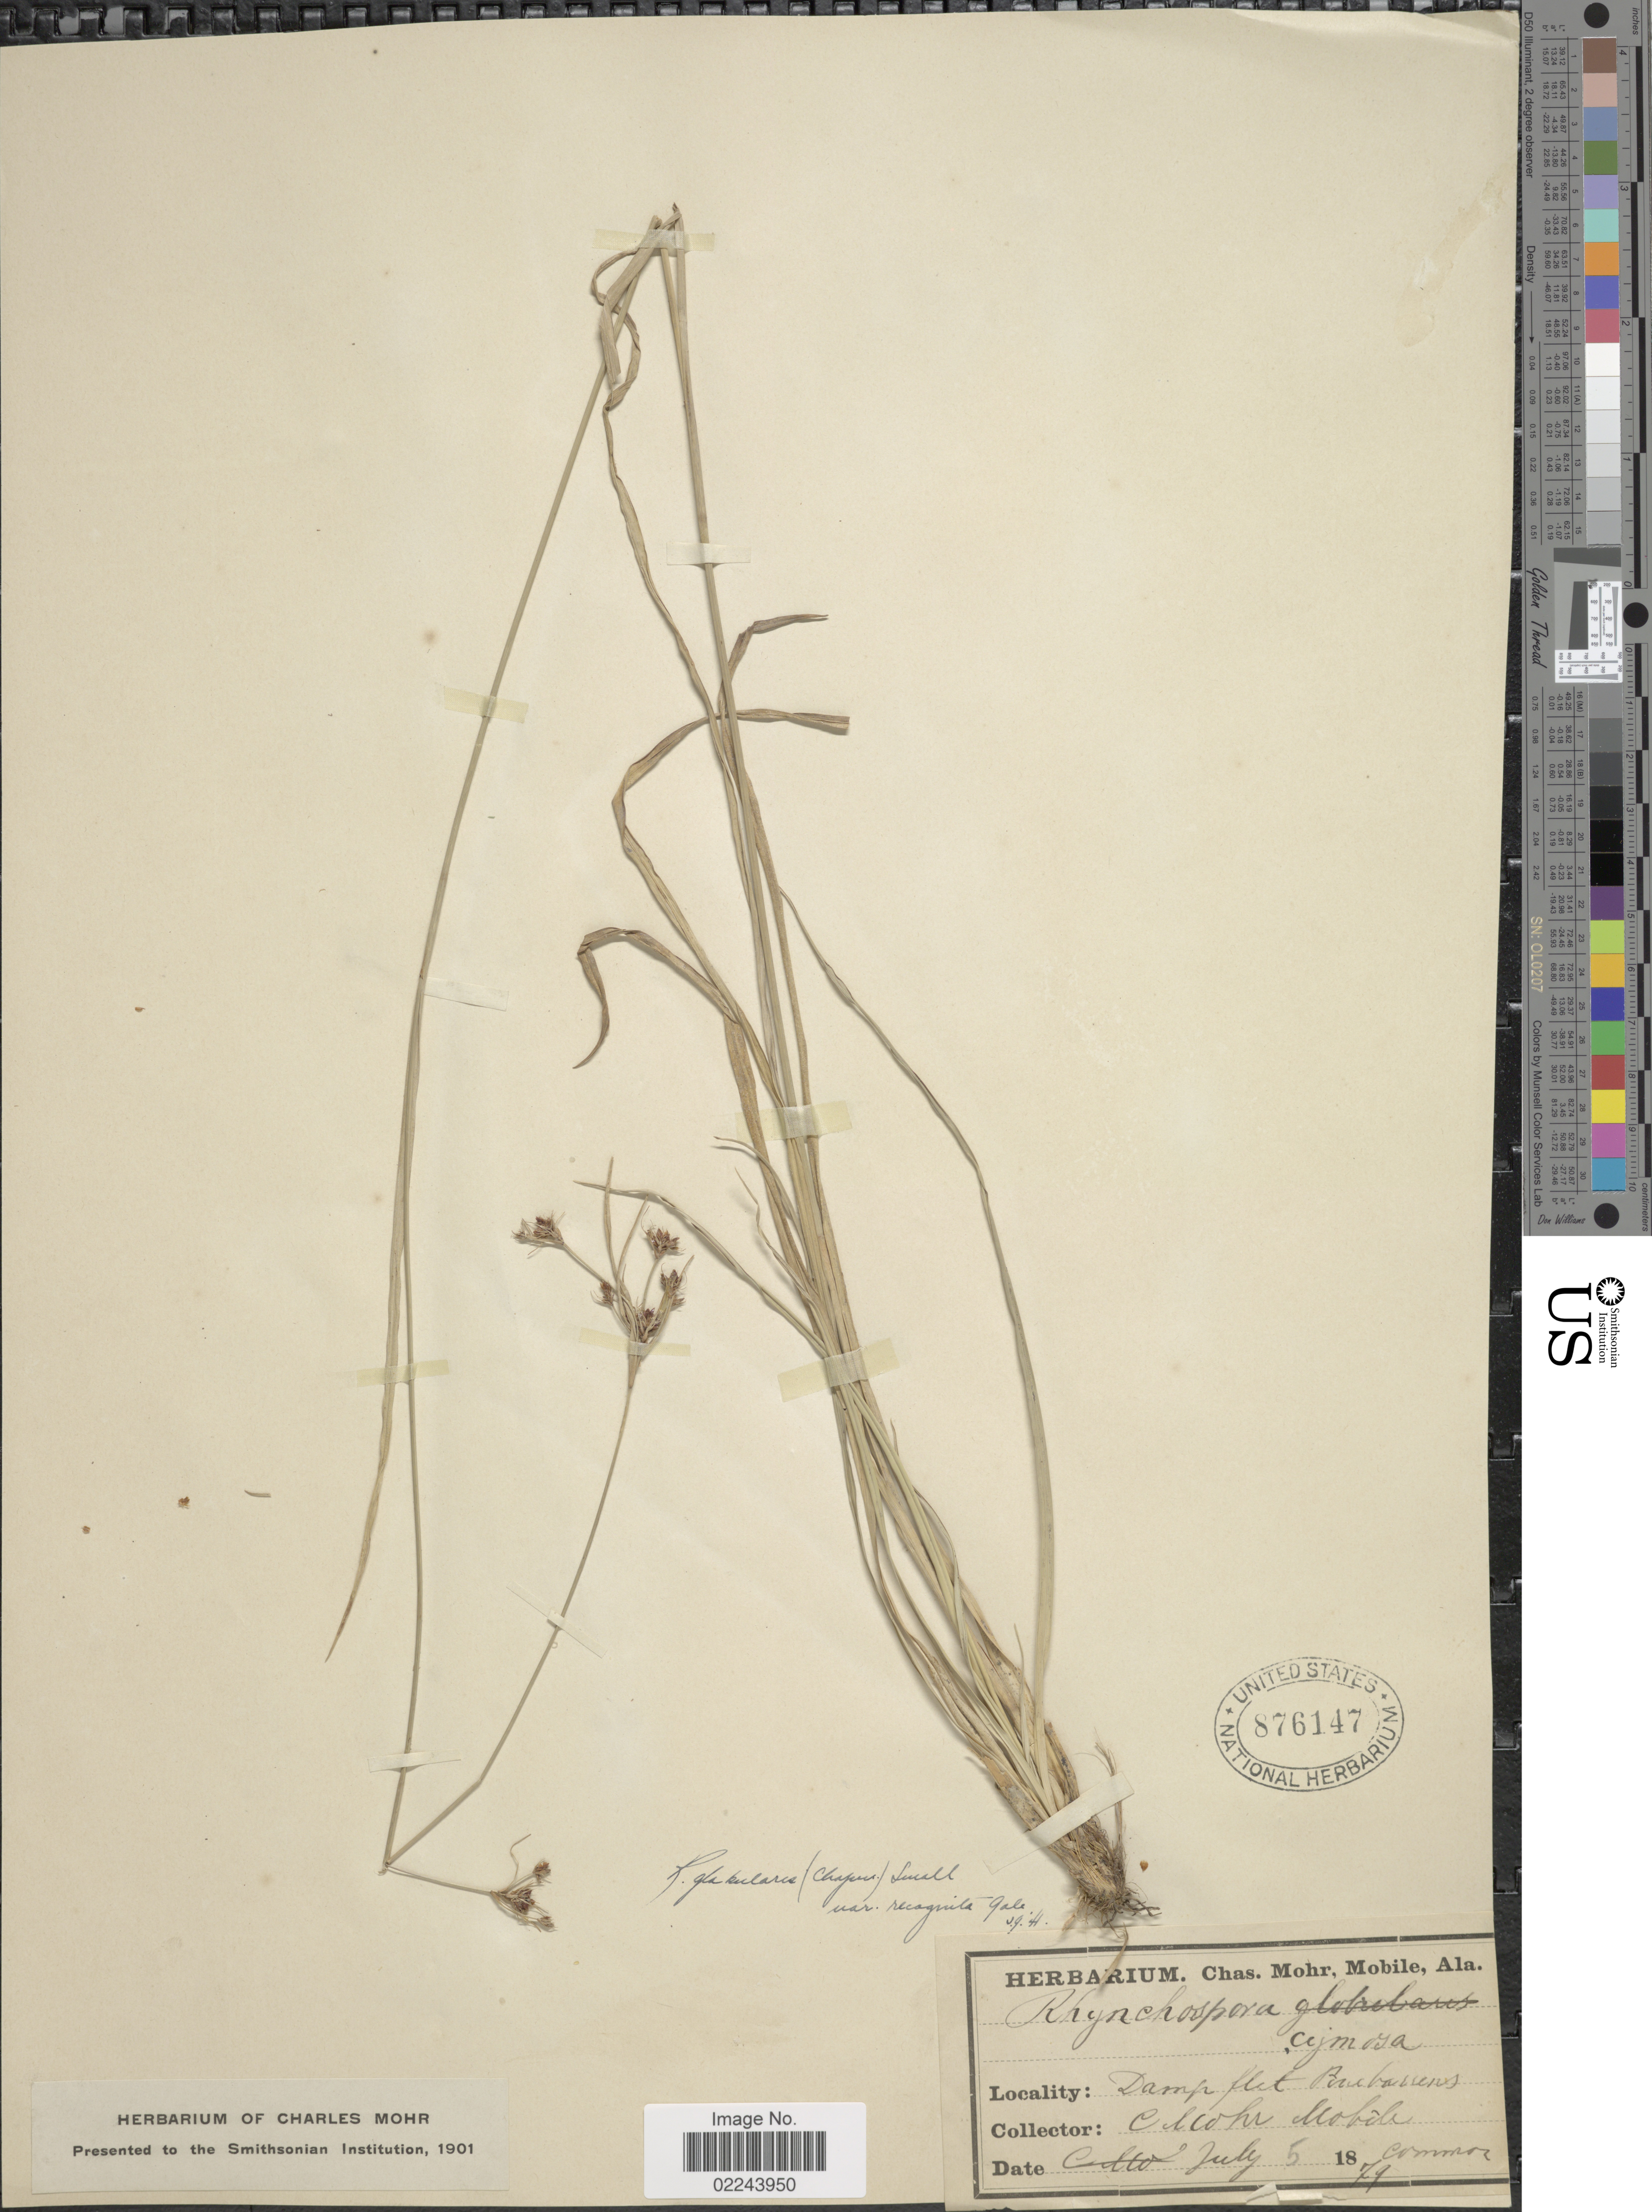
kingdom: Plantae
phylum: Tracheophyta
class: Liliopsida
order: Poales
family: Cyperaceae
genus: Rhynchospora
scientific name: Rhynchospora recognita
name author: (Gale) Kral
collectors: Mohr, C. T. (herbarium)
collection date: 1879-07-05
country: United States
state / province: Alabama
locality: Mobile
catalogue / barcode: US 876147